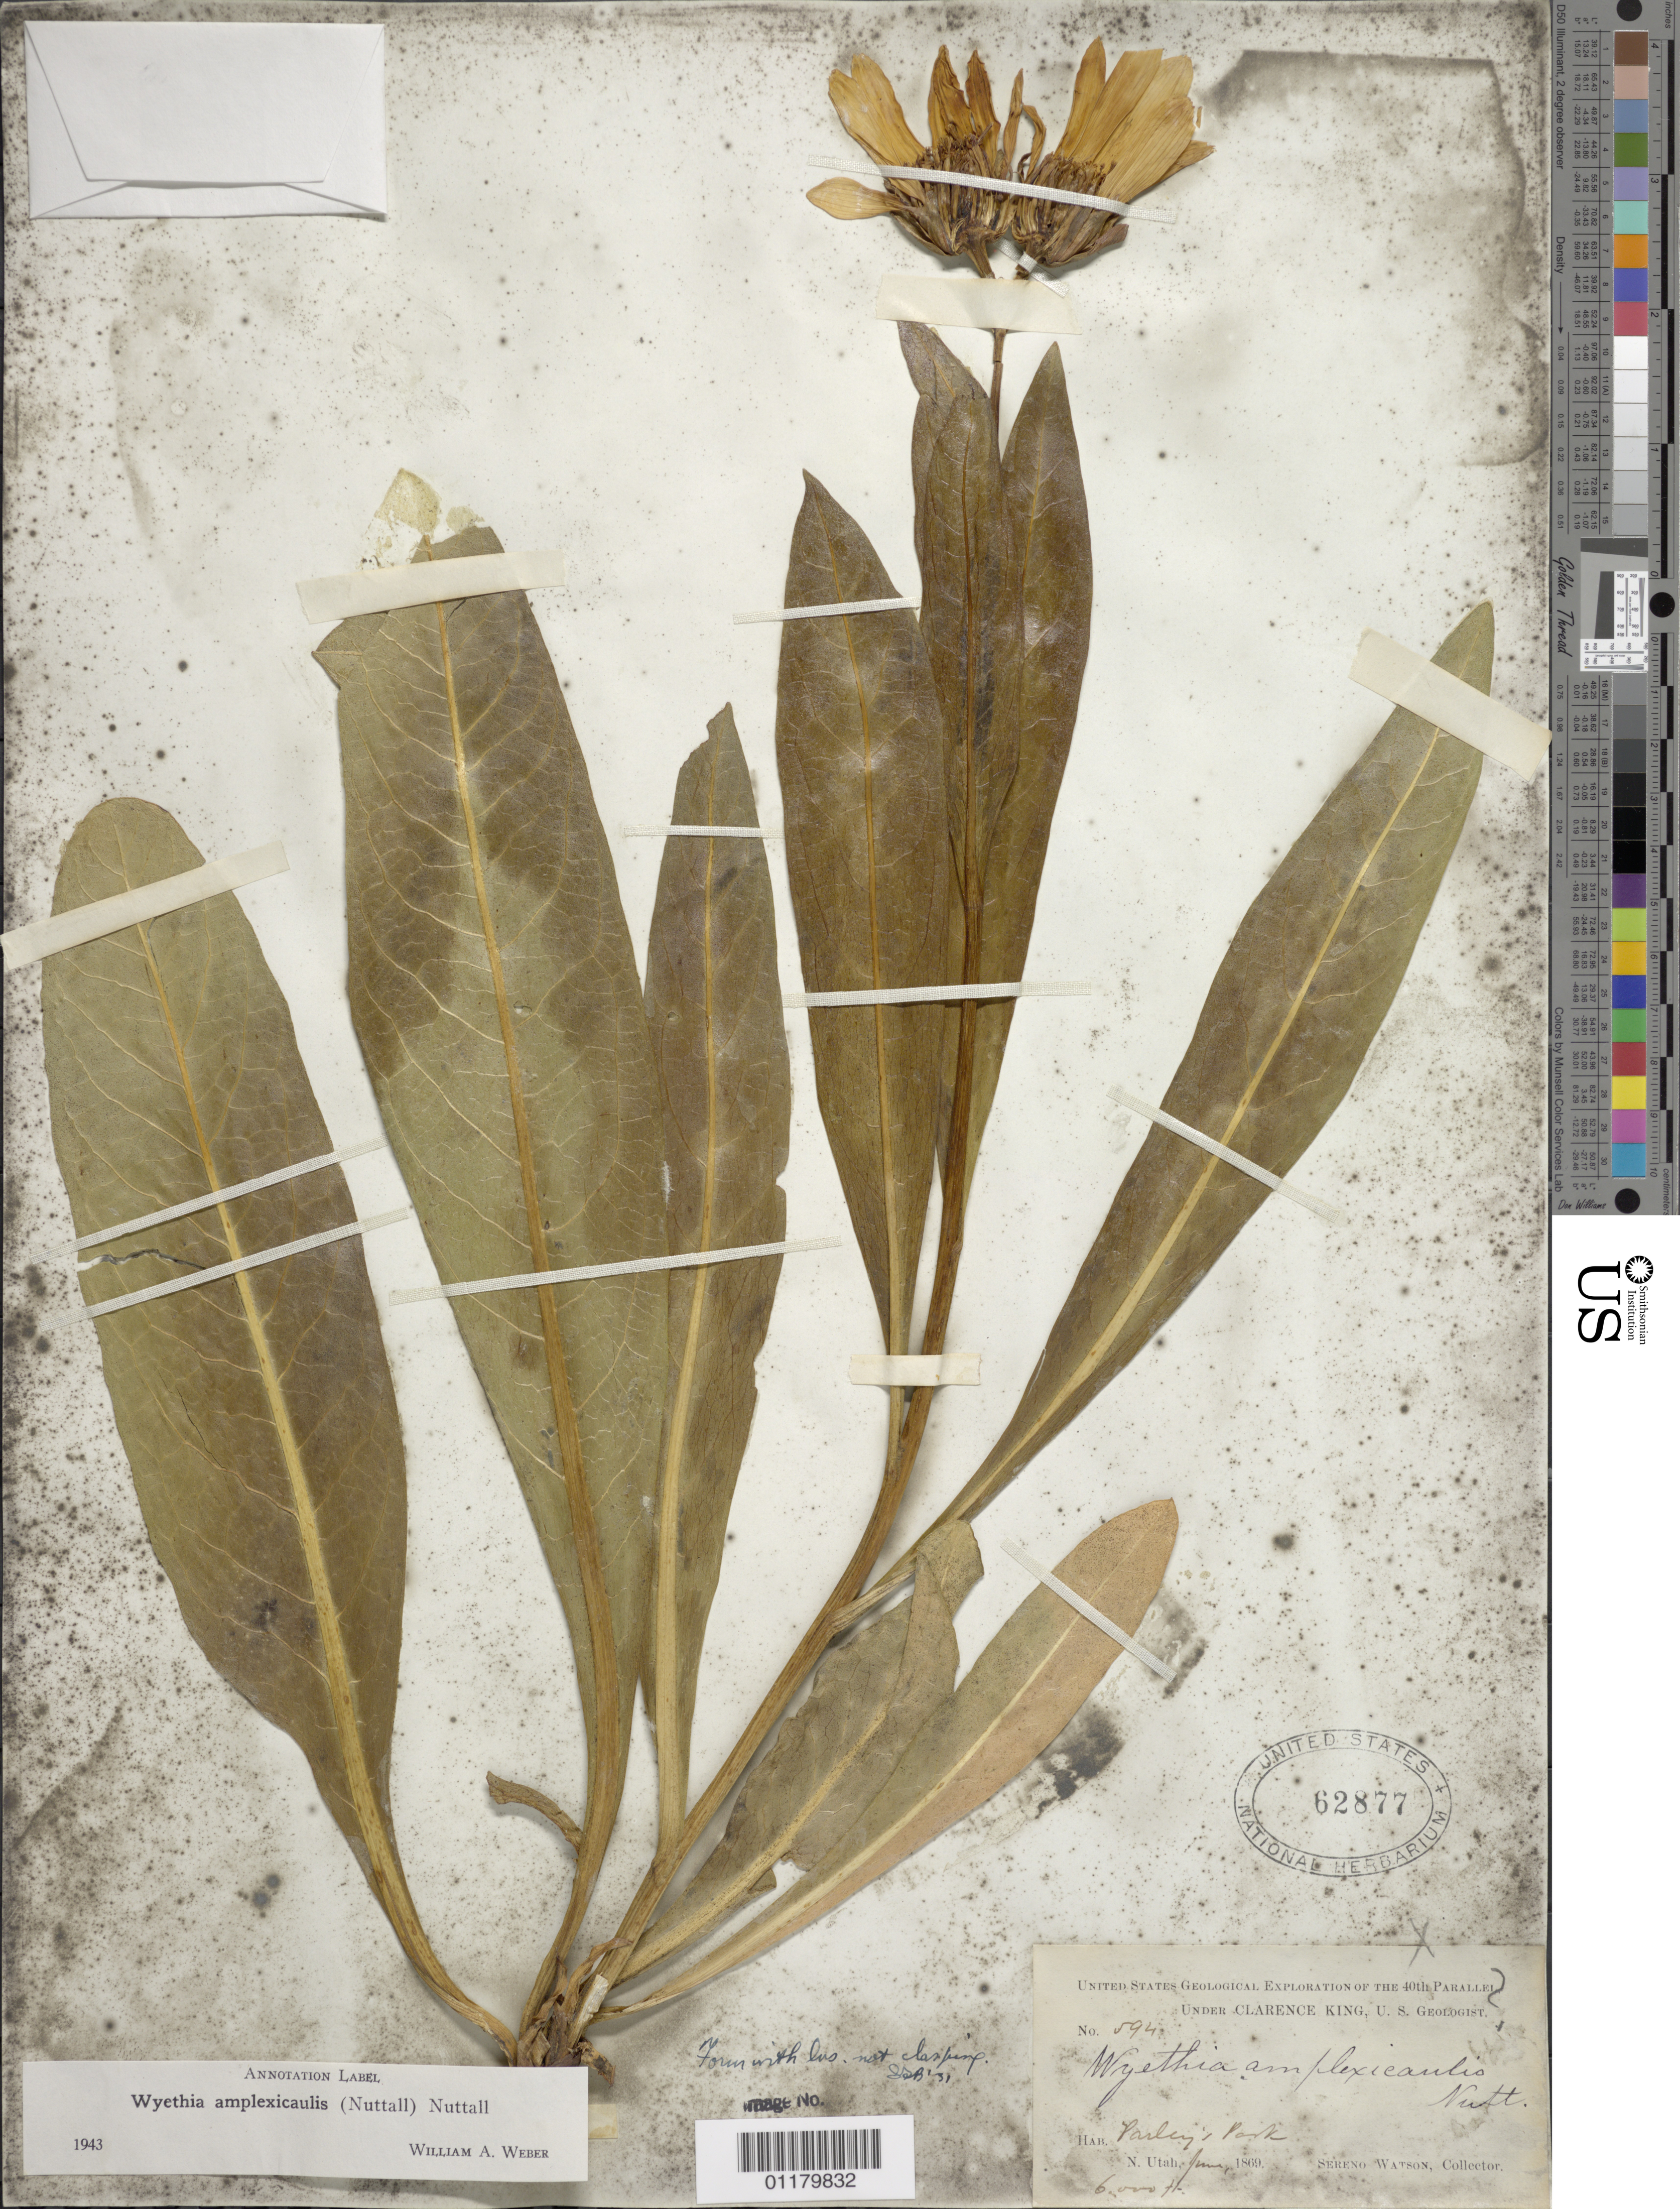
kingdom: Plantae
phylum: Tracheophyta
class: Magnoliopsida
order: Asterales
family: Asteraceae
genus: Wyethia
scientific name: Wyethia amplexicaulis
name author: Nutt.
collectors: S. Watson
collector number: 594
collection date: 1869-06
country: United States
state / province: Utah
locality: Parsley's Park, N. Utah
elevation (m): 1829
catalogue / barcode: US 62877